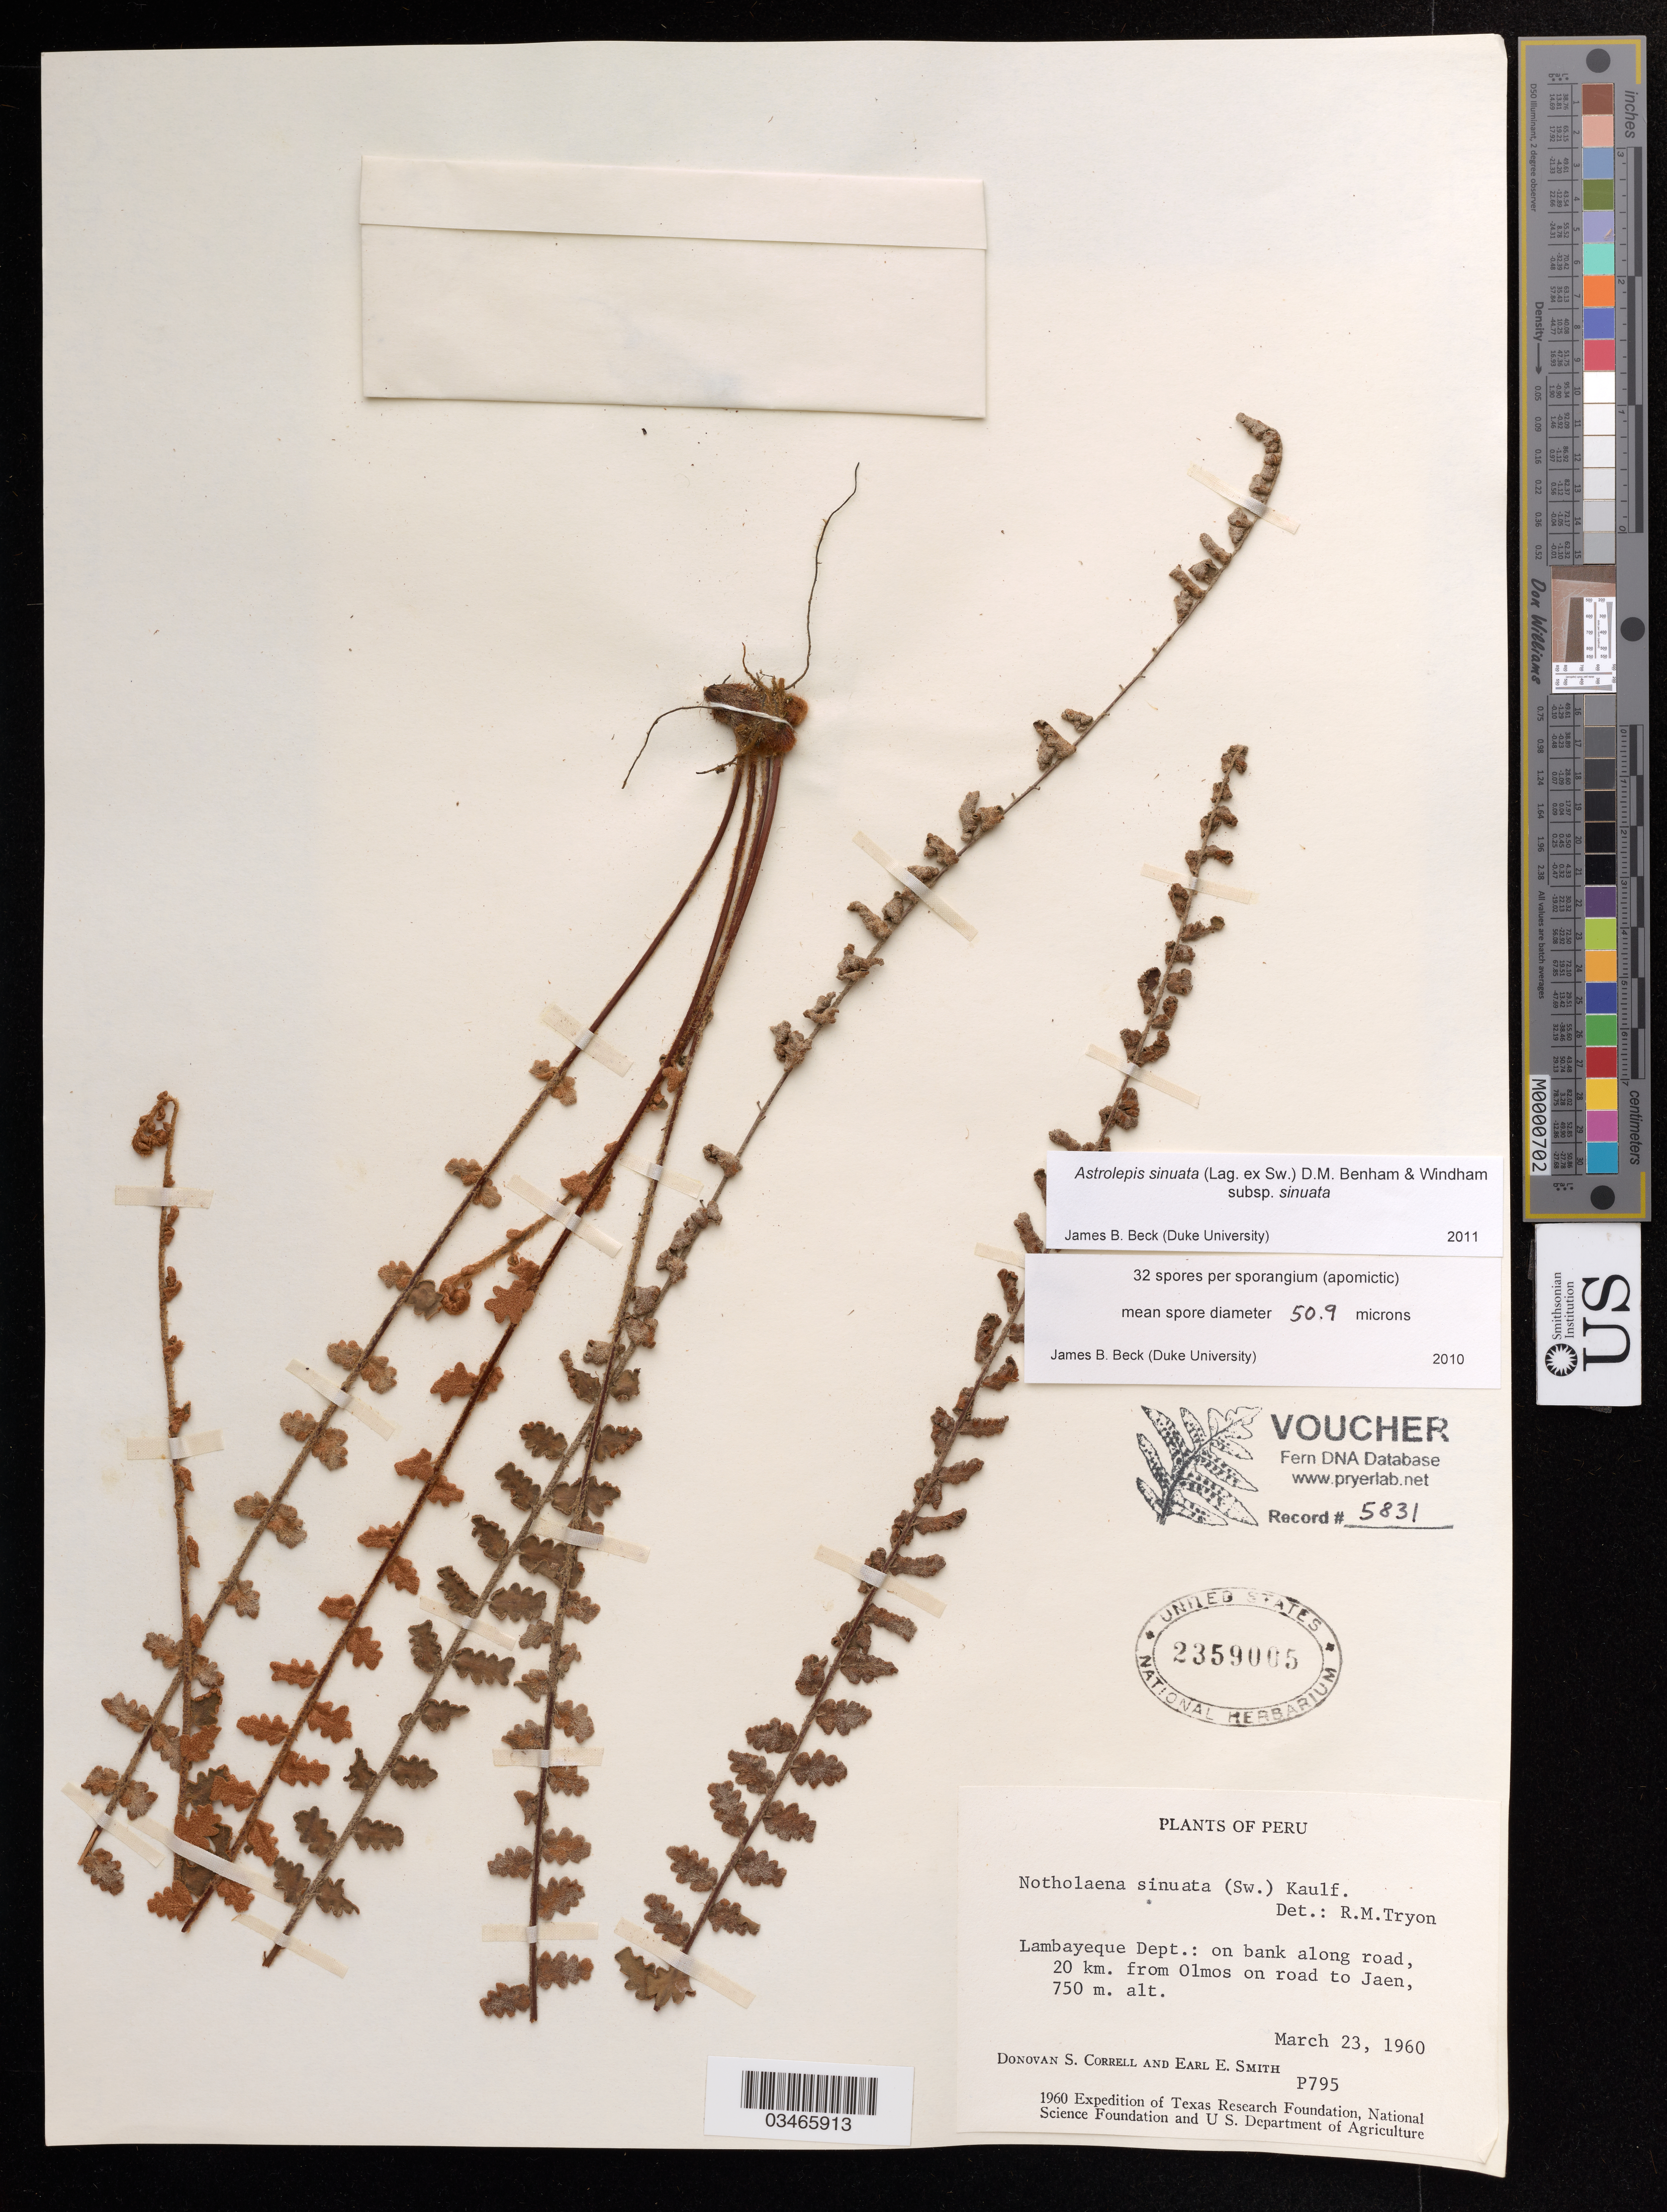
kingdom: Plantae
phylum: Tracheophyta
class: Polypodiopsida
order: Polypodiales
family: Pteridaceae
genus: Astrolepis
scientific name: Astrolepis sinuata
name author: (Lag. ex Sw.) D.M. Benham & Windham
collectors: D. S. Correll & E. E. Smith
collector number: P795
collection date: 1960-03-23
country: Peru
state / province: Lambayeque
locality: Dept.: on bank along road, 20 km. from Olmos on road to Jaen.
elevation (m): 750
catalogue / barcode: US 2359005